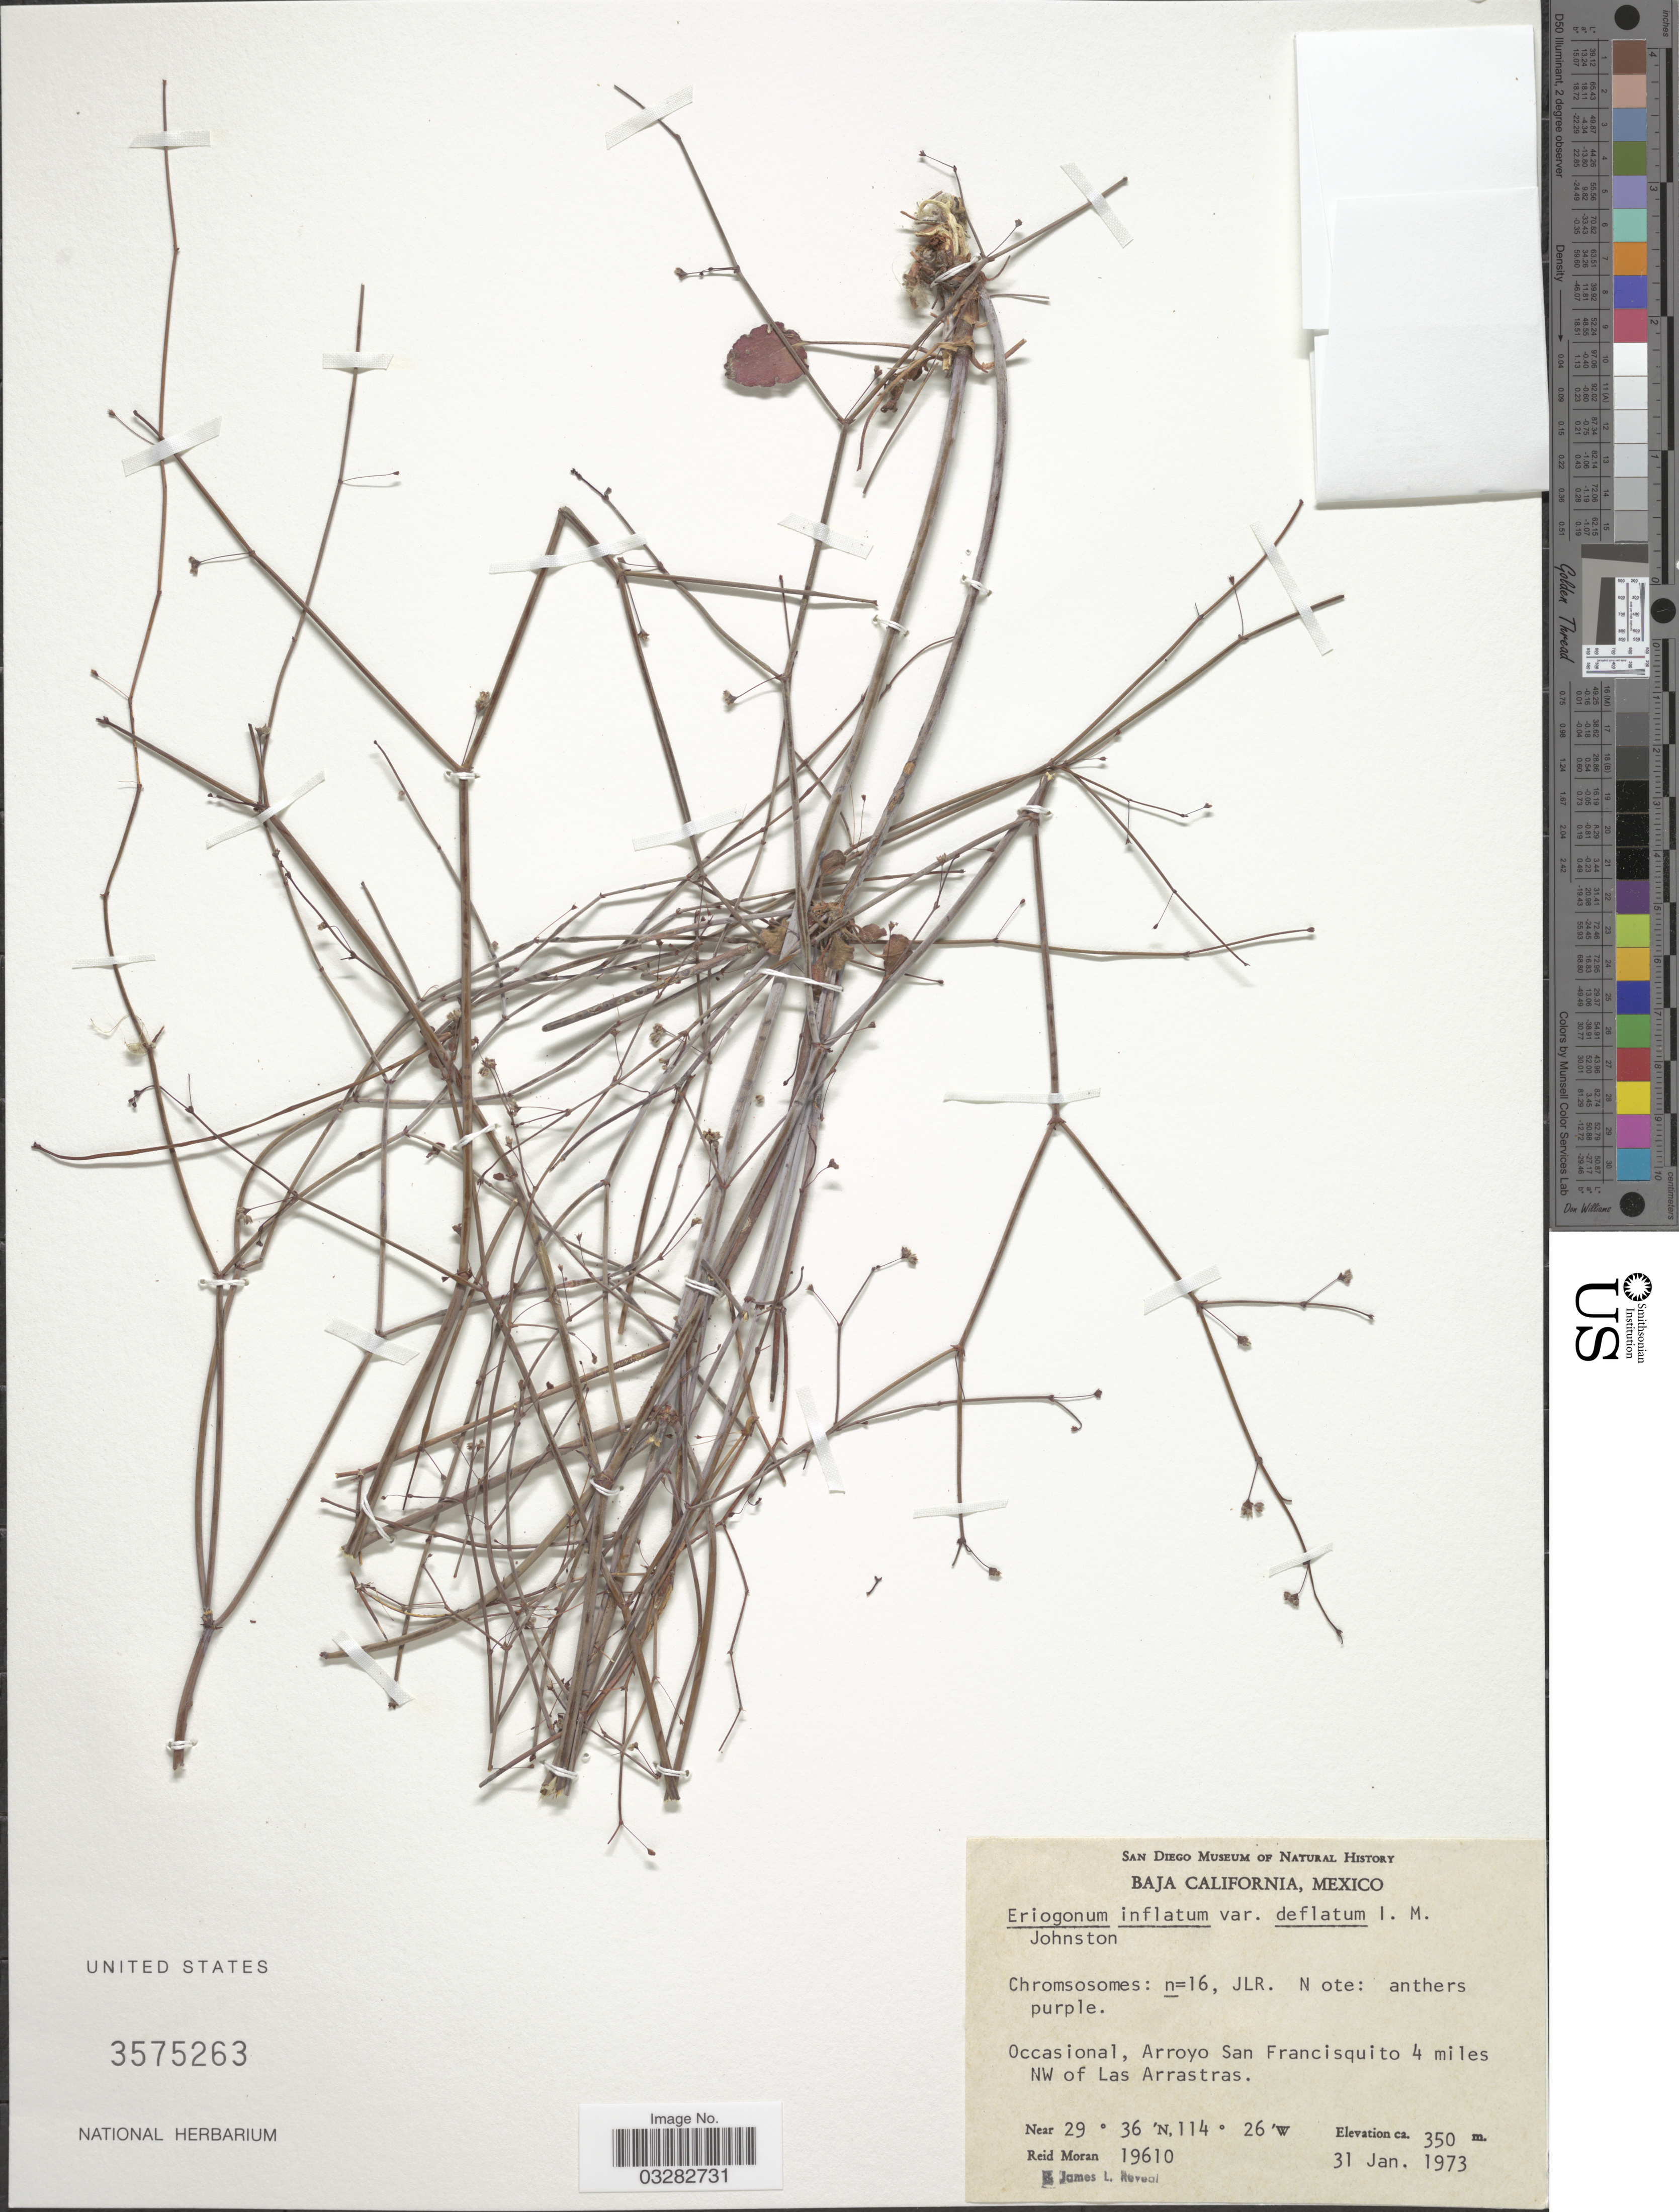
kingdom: Plantae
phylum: Tracheophyta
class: Magnoliopsida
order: Caryophyllales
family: Polygonaceae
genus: Eriogonum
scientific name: Eriogonum inflatum var. deflatum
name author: I.M. Johnst.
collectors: R. V. Moran & J. L. Reveal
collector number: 19610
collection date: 1973-01-31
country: Mexico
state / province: Baja California Norte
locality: Arroyo San Francisquito 4 miles NW of Las Arrastras.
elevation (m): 350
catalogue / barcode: US 3575263